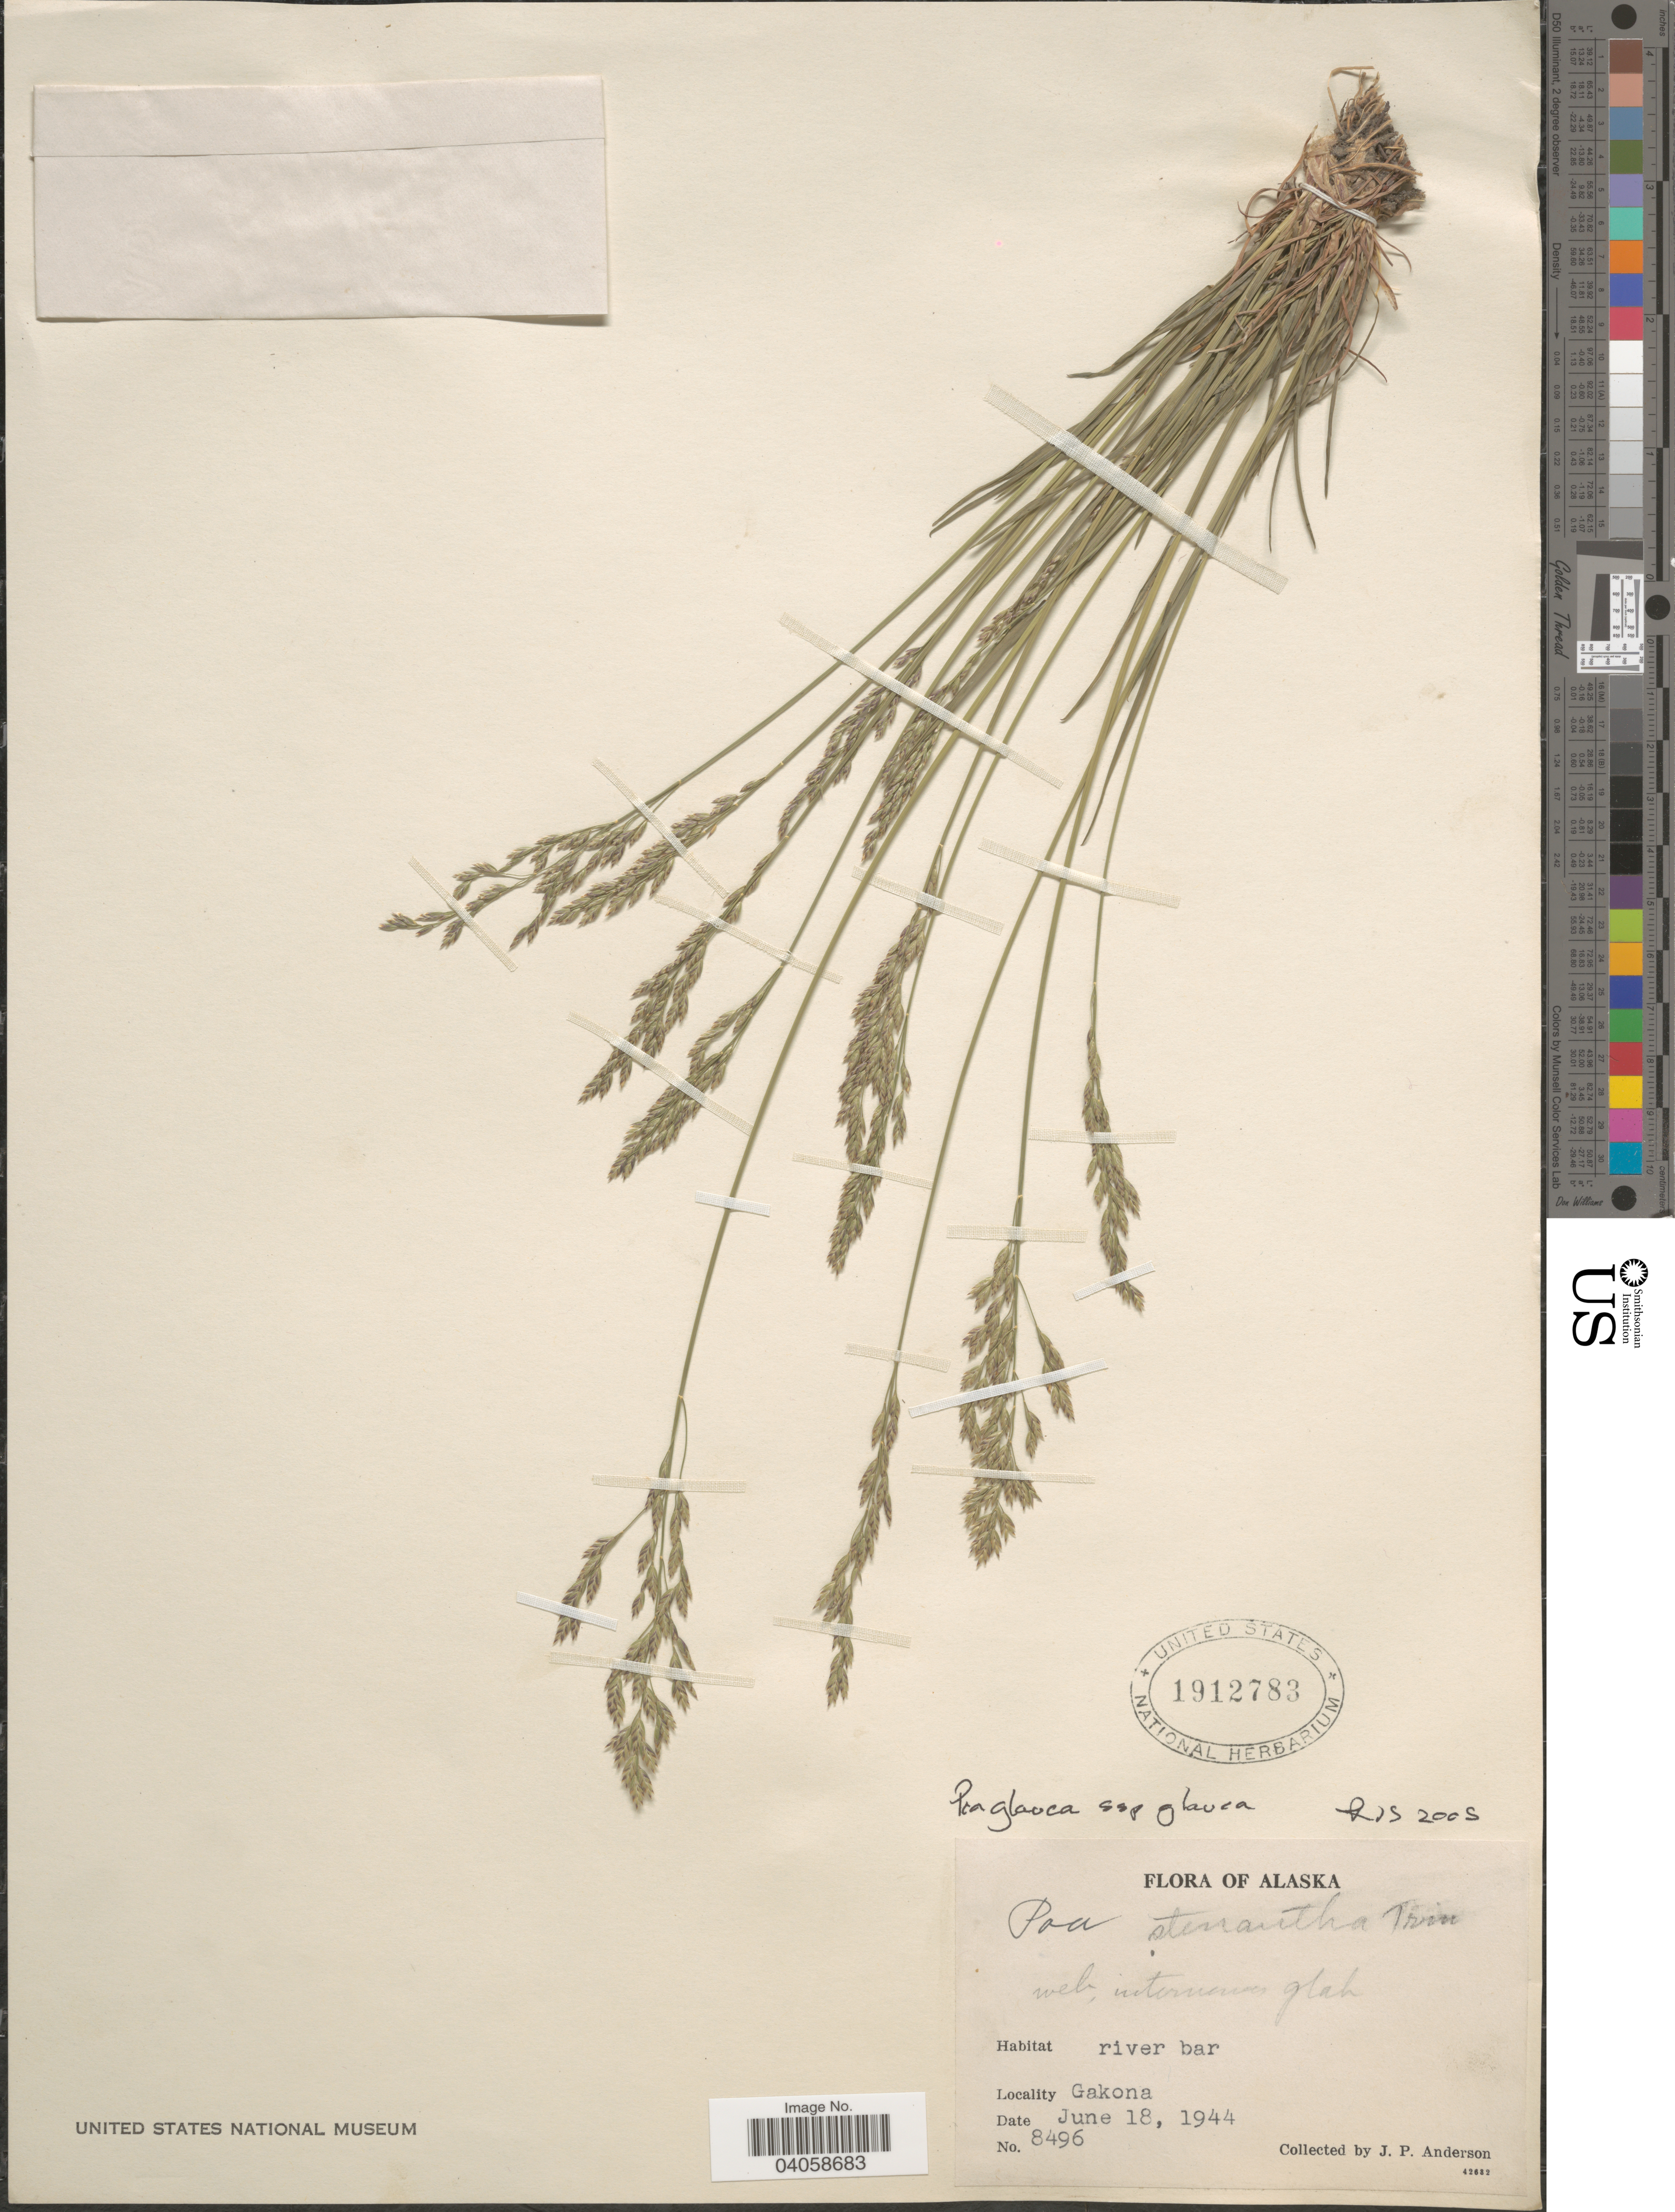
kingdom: Plantae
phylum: Tracheophyta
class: Liliopsida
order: Poales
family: Poaceae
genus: Poa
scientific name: Poa glauca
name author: Vahl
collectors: J. P. Anderson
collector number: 8496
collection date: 1944-06-18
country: United States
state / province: Alaska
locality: Gakona.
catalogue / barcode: US 1912783